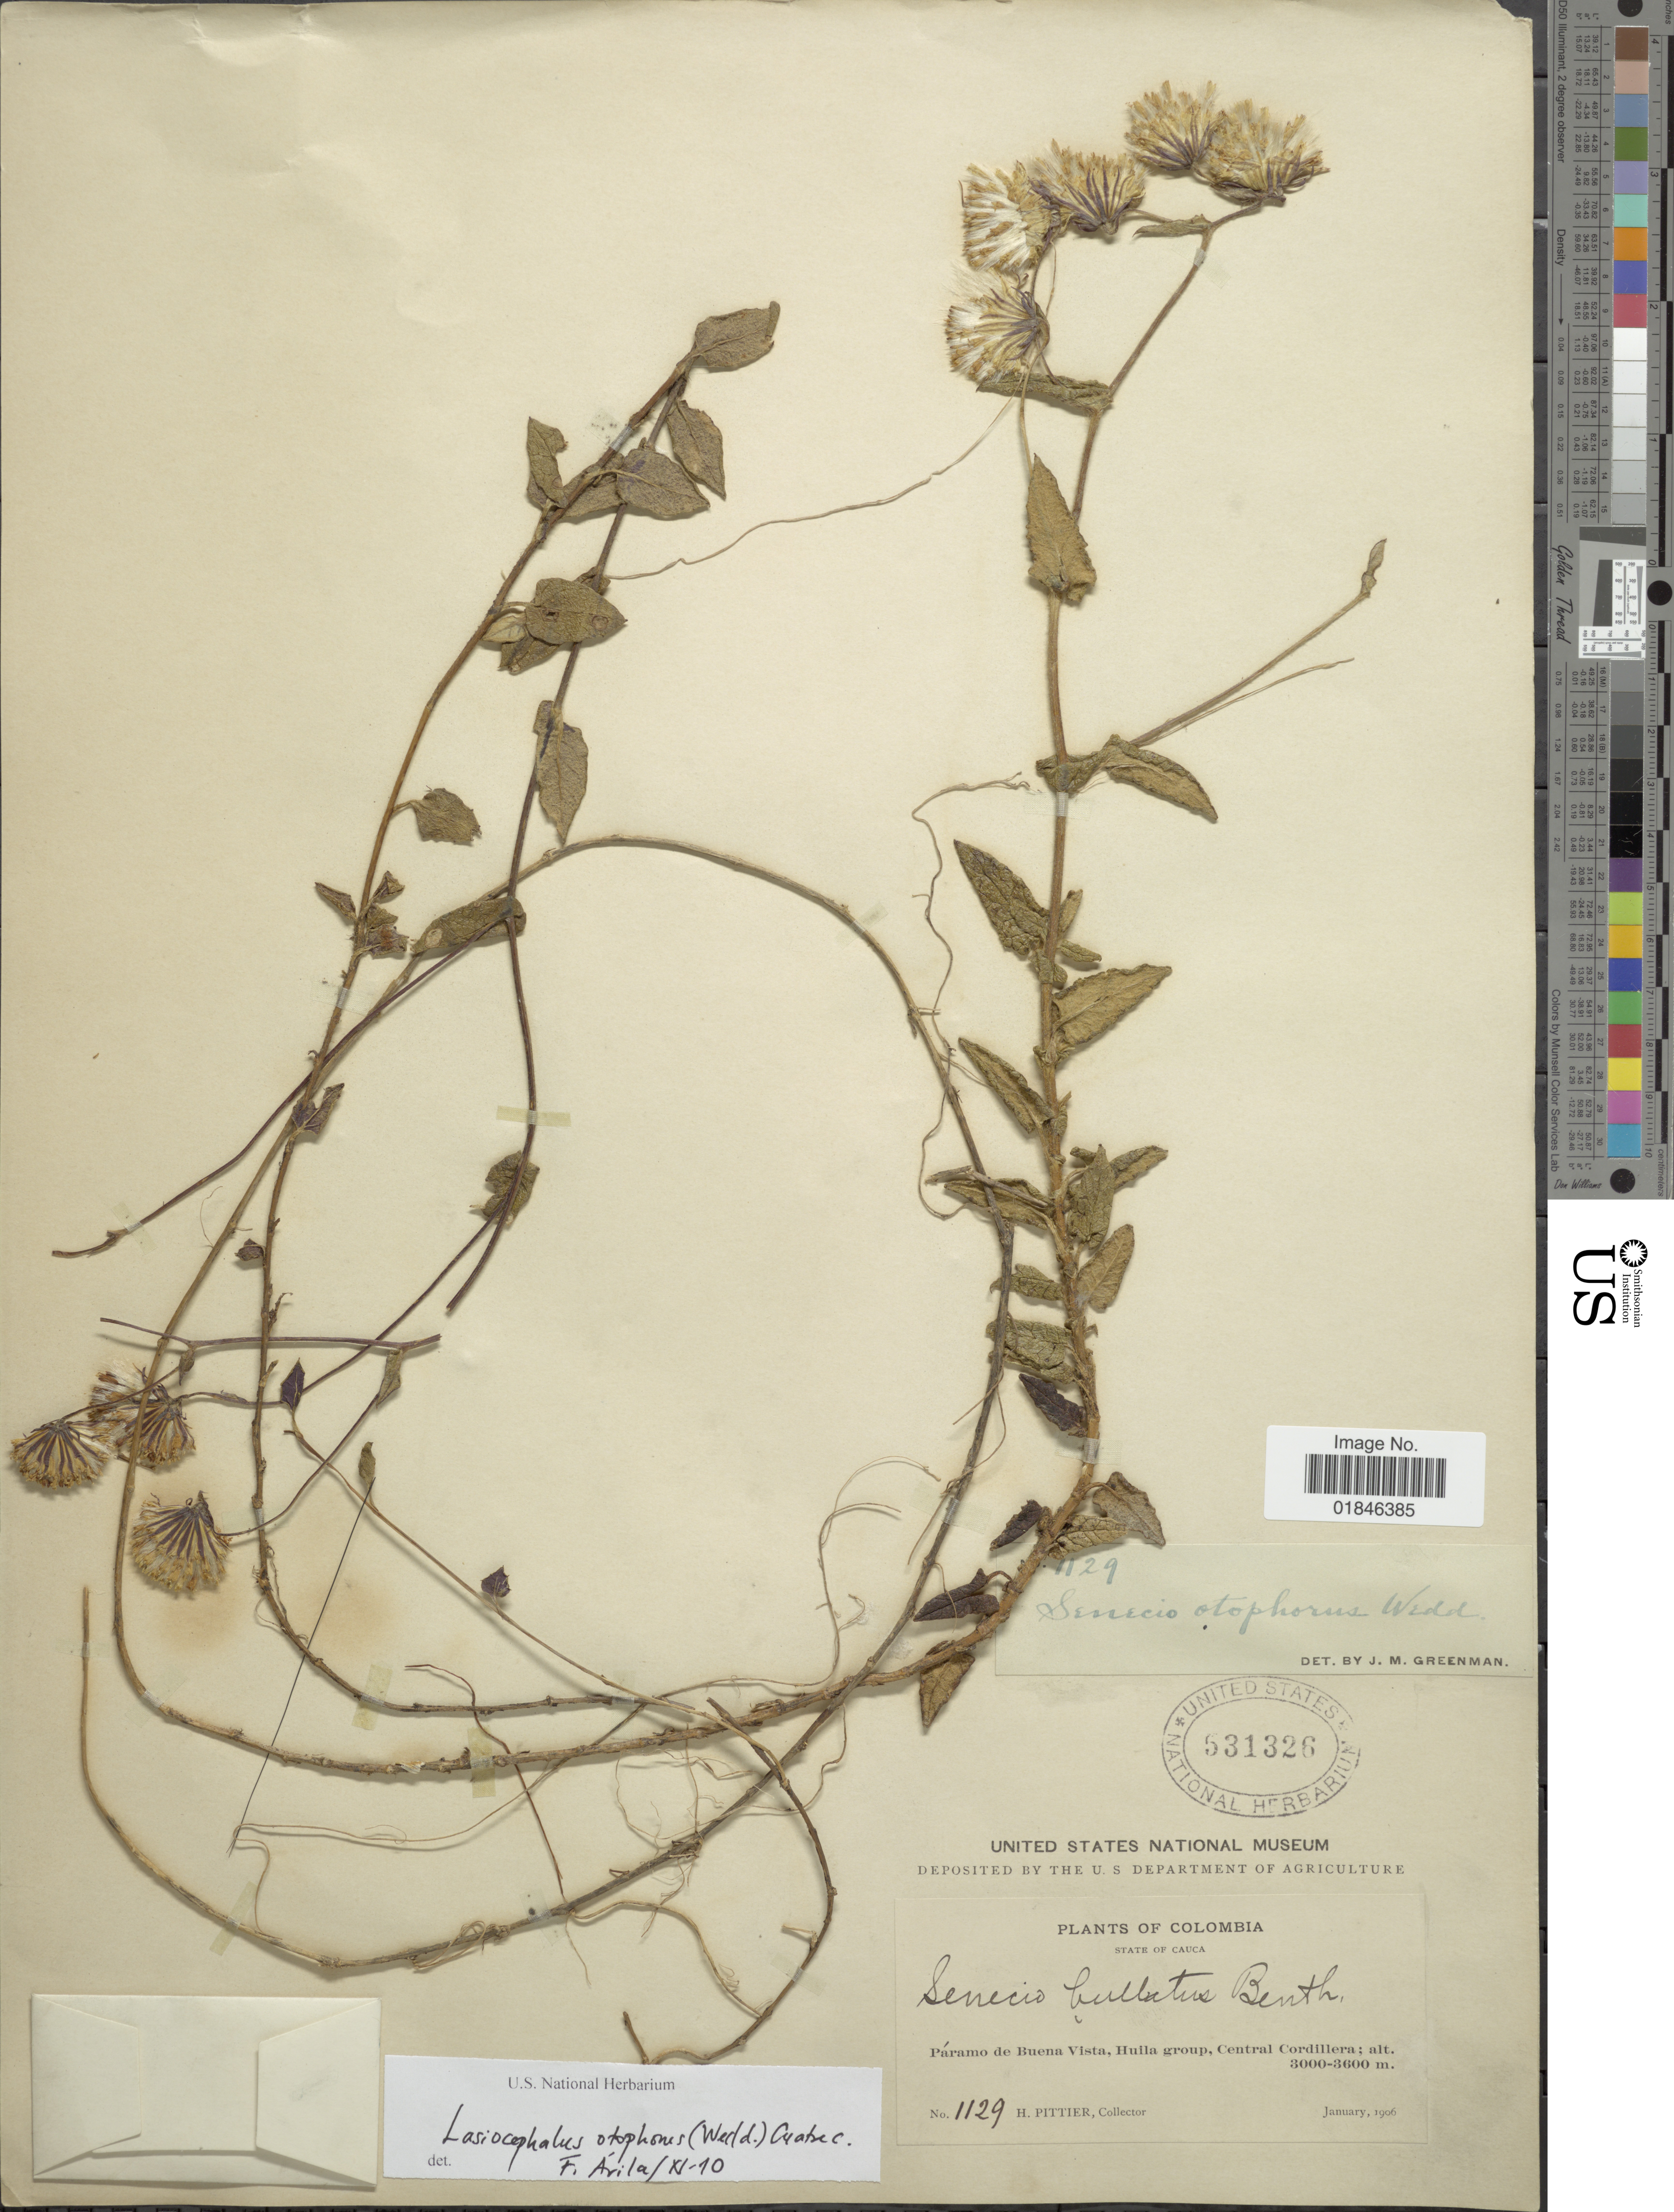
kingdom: Plantae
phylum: Tracheophyta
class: Magnoliopsida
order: Asterales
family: Asteraceae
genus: Senecio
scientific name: Senecio otophorus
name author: Wedd.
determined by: Salomon, Luciana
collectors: H. F. Pittier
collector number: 1129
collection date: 1906-01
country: Colombia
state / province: Cauca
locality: State of Cauca. Paramo de Buena Vista, Huila group, Central Cordillera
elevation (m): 3000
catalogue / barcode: US 531326